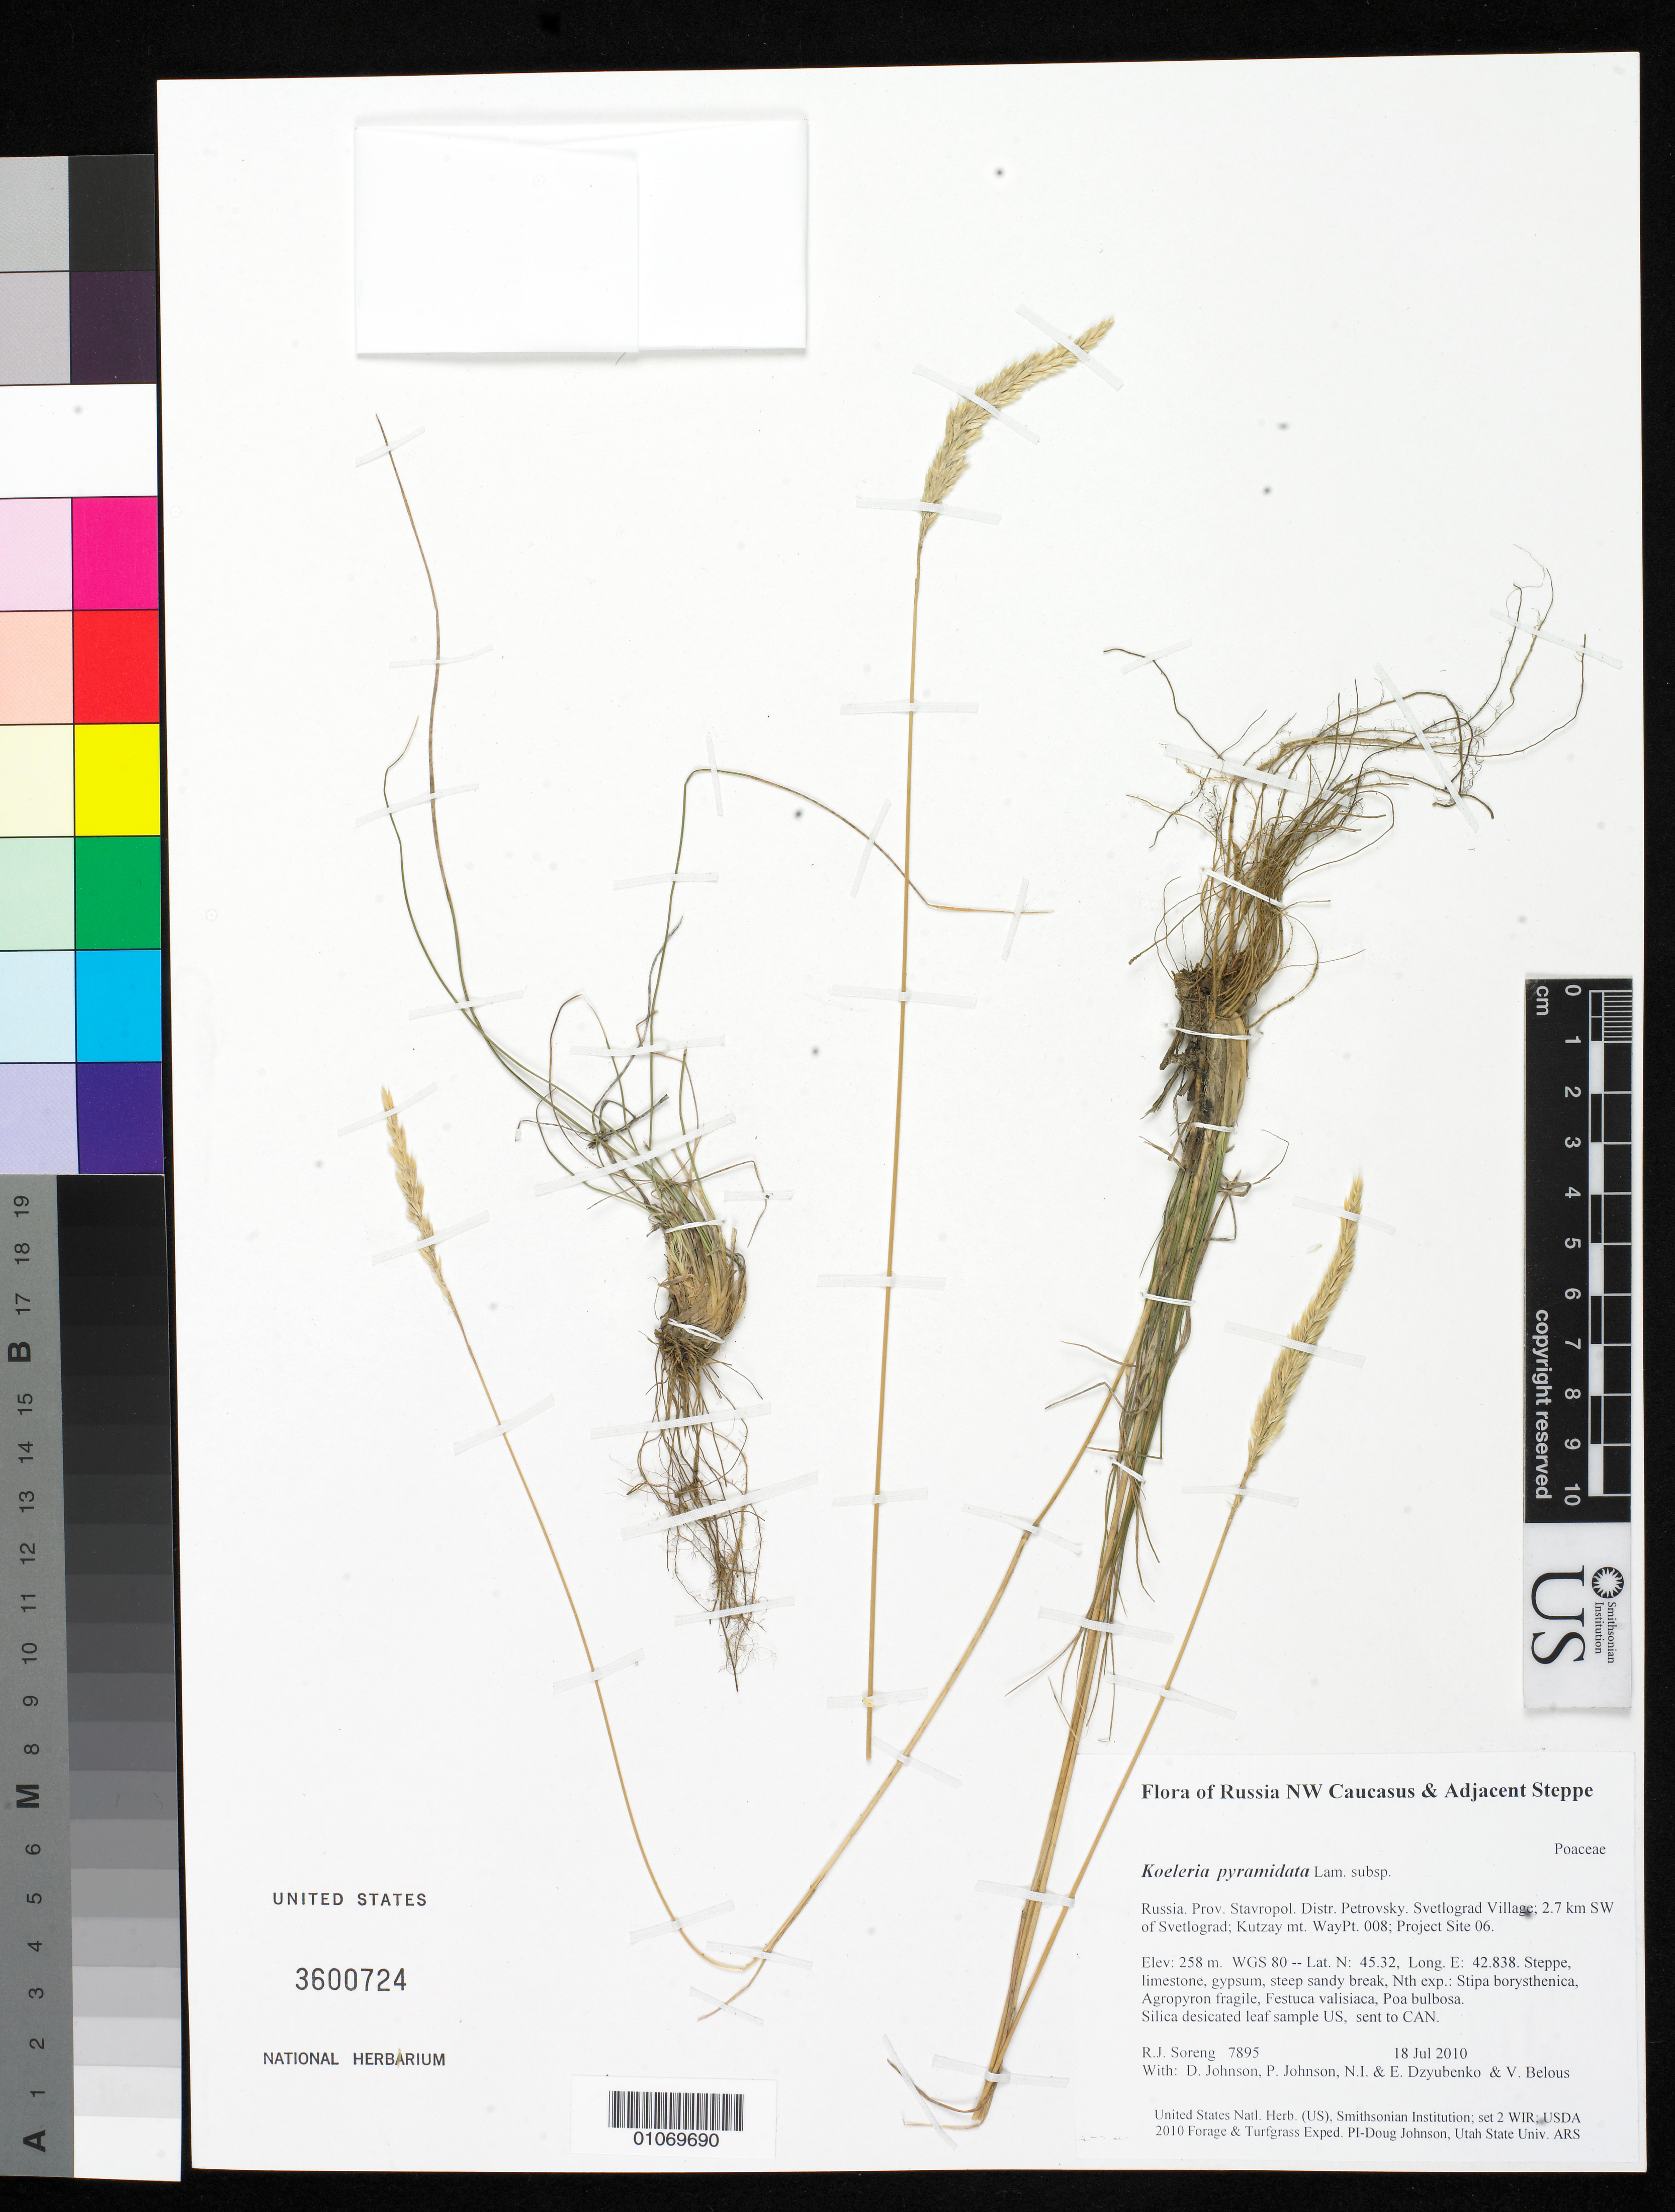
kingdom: Plantae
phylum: Tracheophyta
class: Liliopsida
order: Poales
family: Poaceae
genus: Koeleria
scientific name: Koeleria pyramidata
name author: (Lam.) P. Beauv.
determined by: Soreng, Robert J., Research Associate (BOT), Smithsonian Institution - National Museum of Natural History (UNITED STATES)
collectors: R. J. Soreng, D. Johnson, P. Johnson, N. Dzyubenko, E. Dzyubenko & V. Belous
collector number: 7895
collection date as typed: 18 Jul 2010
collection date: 2010-07-18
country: Russian Federation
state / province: Stavropol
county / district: Petrovsky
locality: Svetlograd Village; 2.7 km SW of Svetlograd; Kutzay mt.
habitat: Steppe, limestone, gypsum, steep sandy break, Nth exp.: Stipa borysthenica, Agropyron fragile, Festuca valisiaca, Poa bulbosa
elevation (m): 258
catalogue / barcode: US 3600724